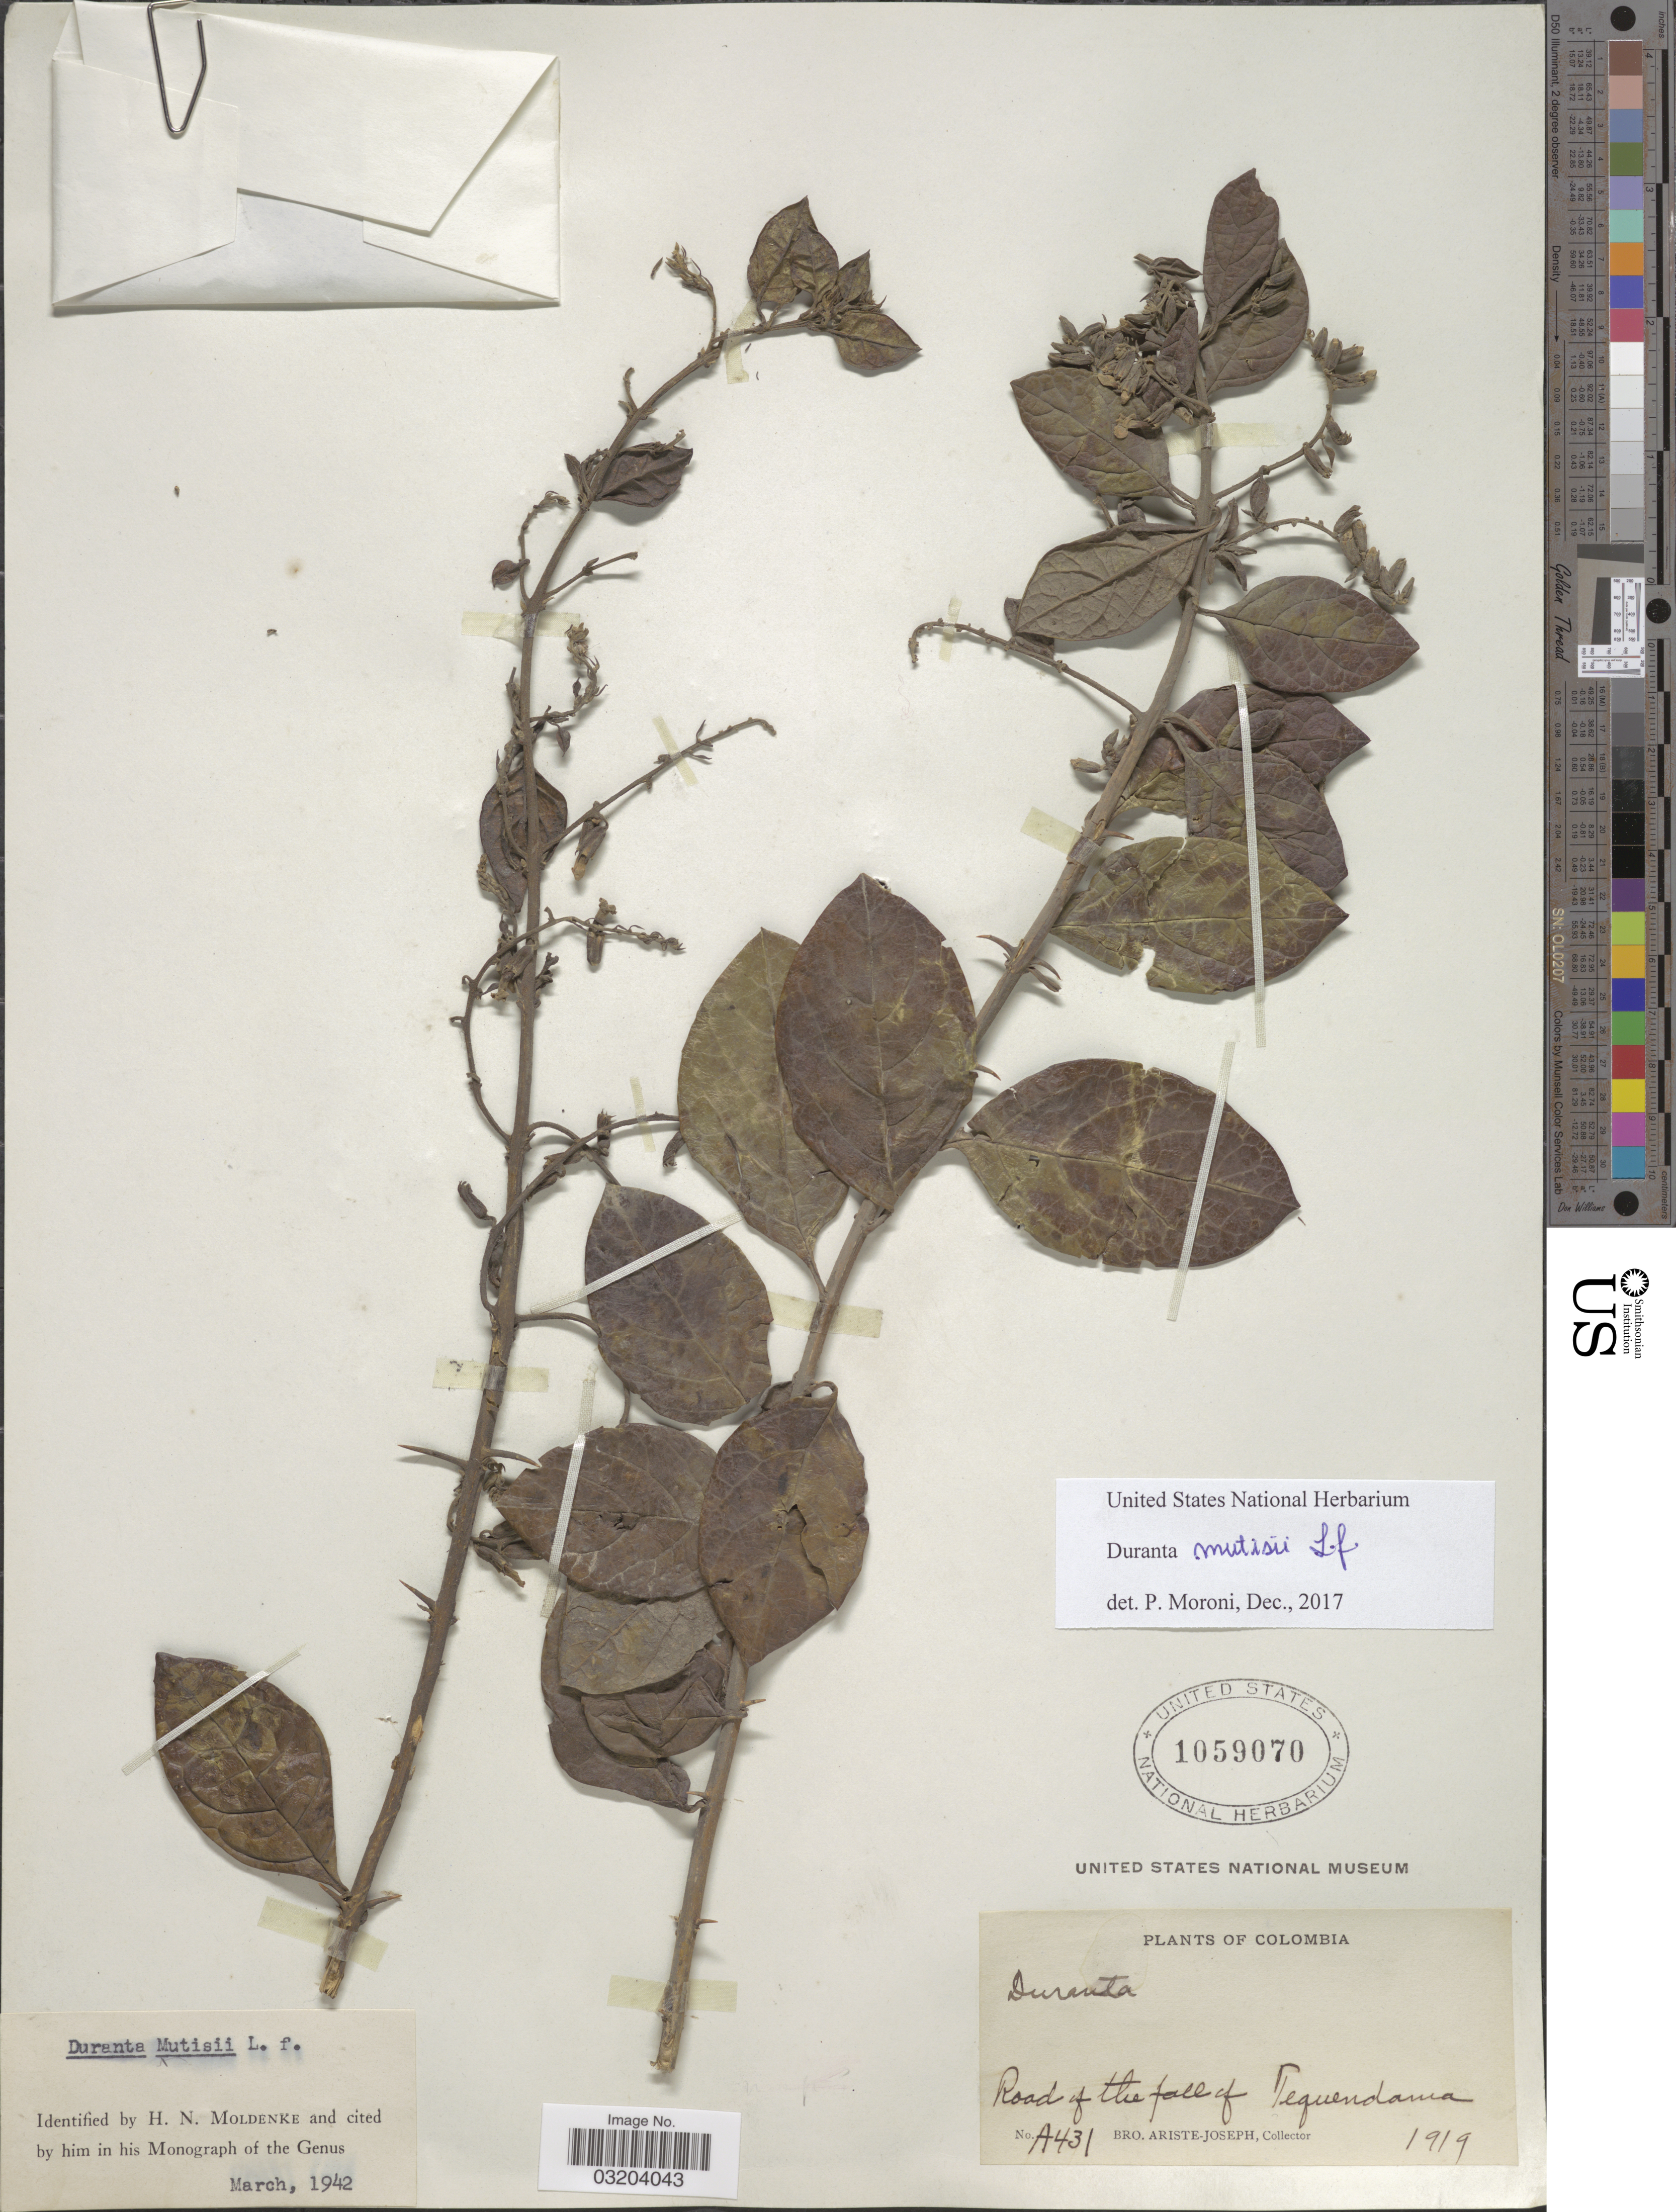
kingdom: Plantae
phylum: Tracheophyta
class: Magnoliopsida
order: Lamiales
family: Verbenaceae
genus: Duranta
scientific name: Duranta mutisii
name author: L. f.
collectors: Bro. Ariste-Joseph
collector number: A431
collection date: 1919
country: Colombia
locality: Road of the fall of Tequendama.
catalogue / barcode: US 1059070